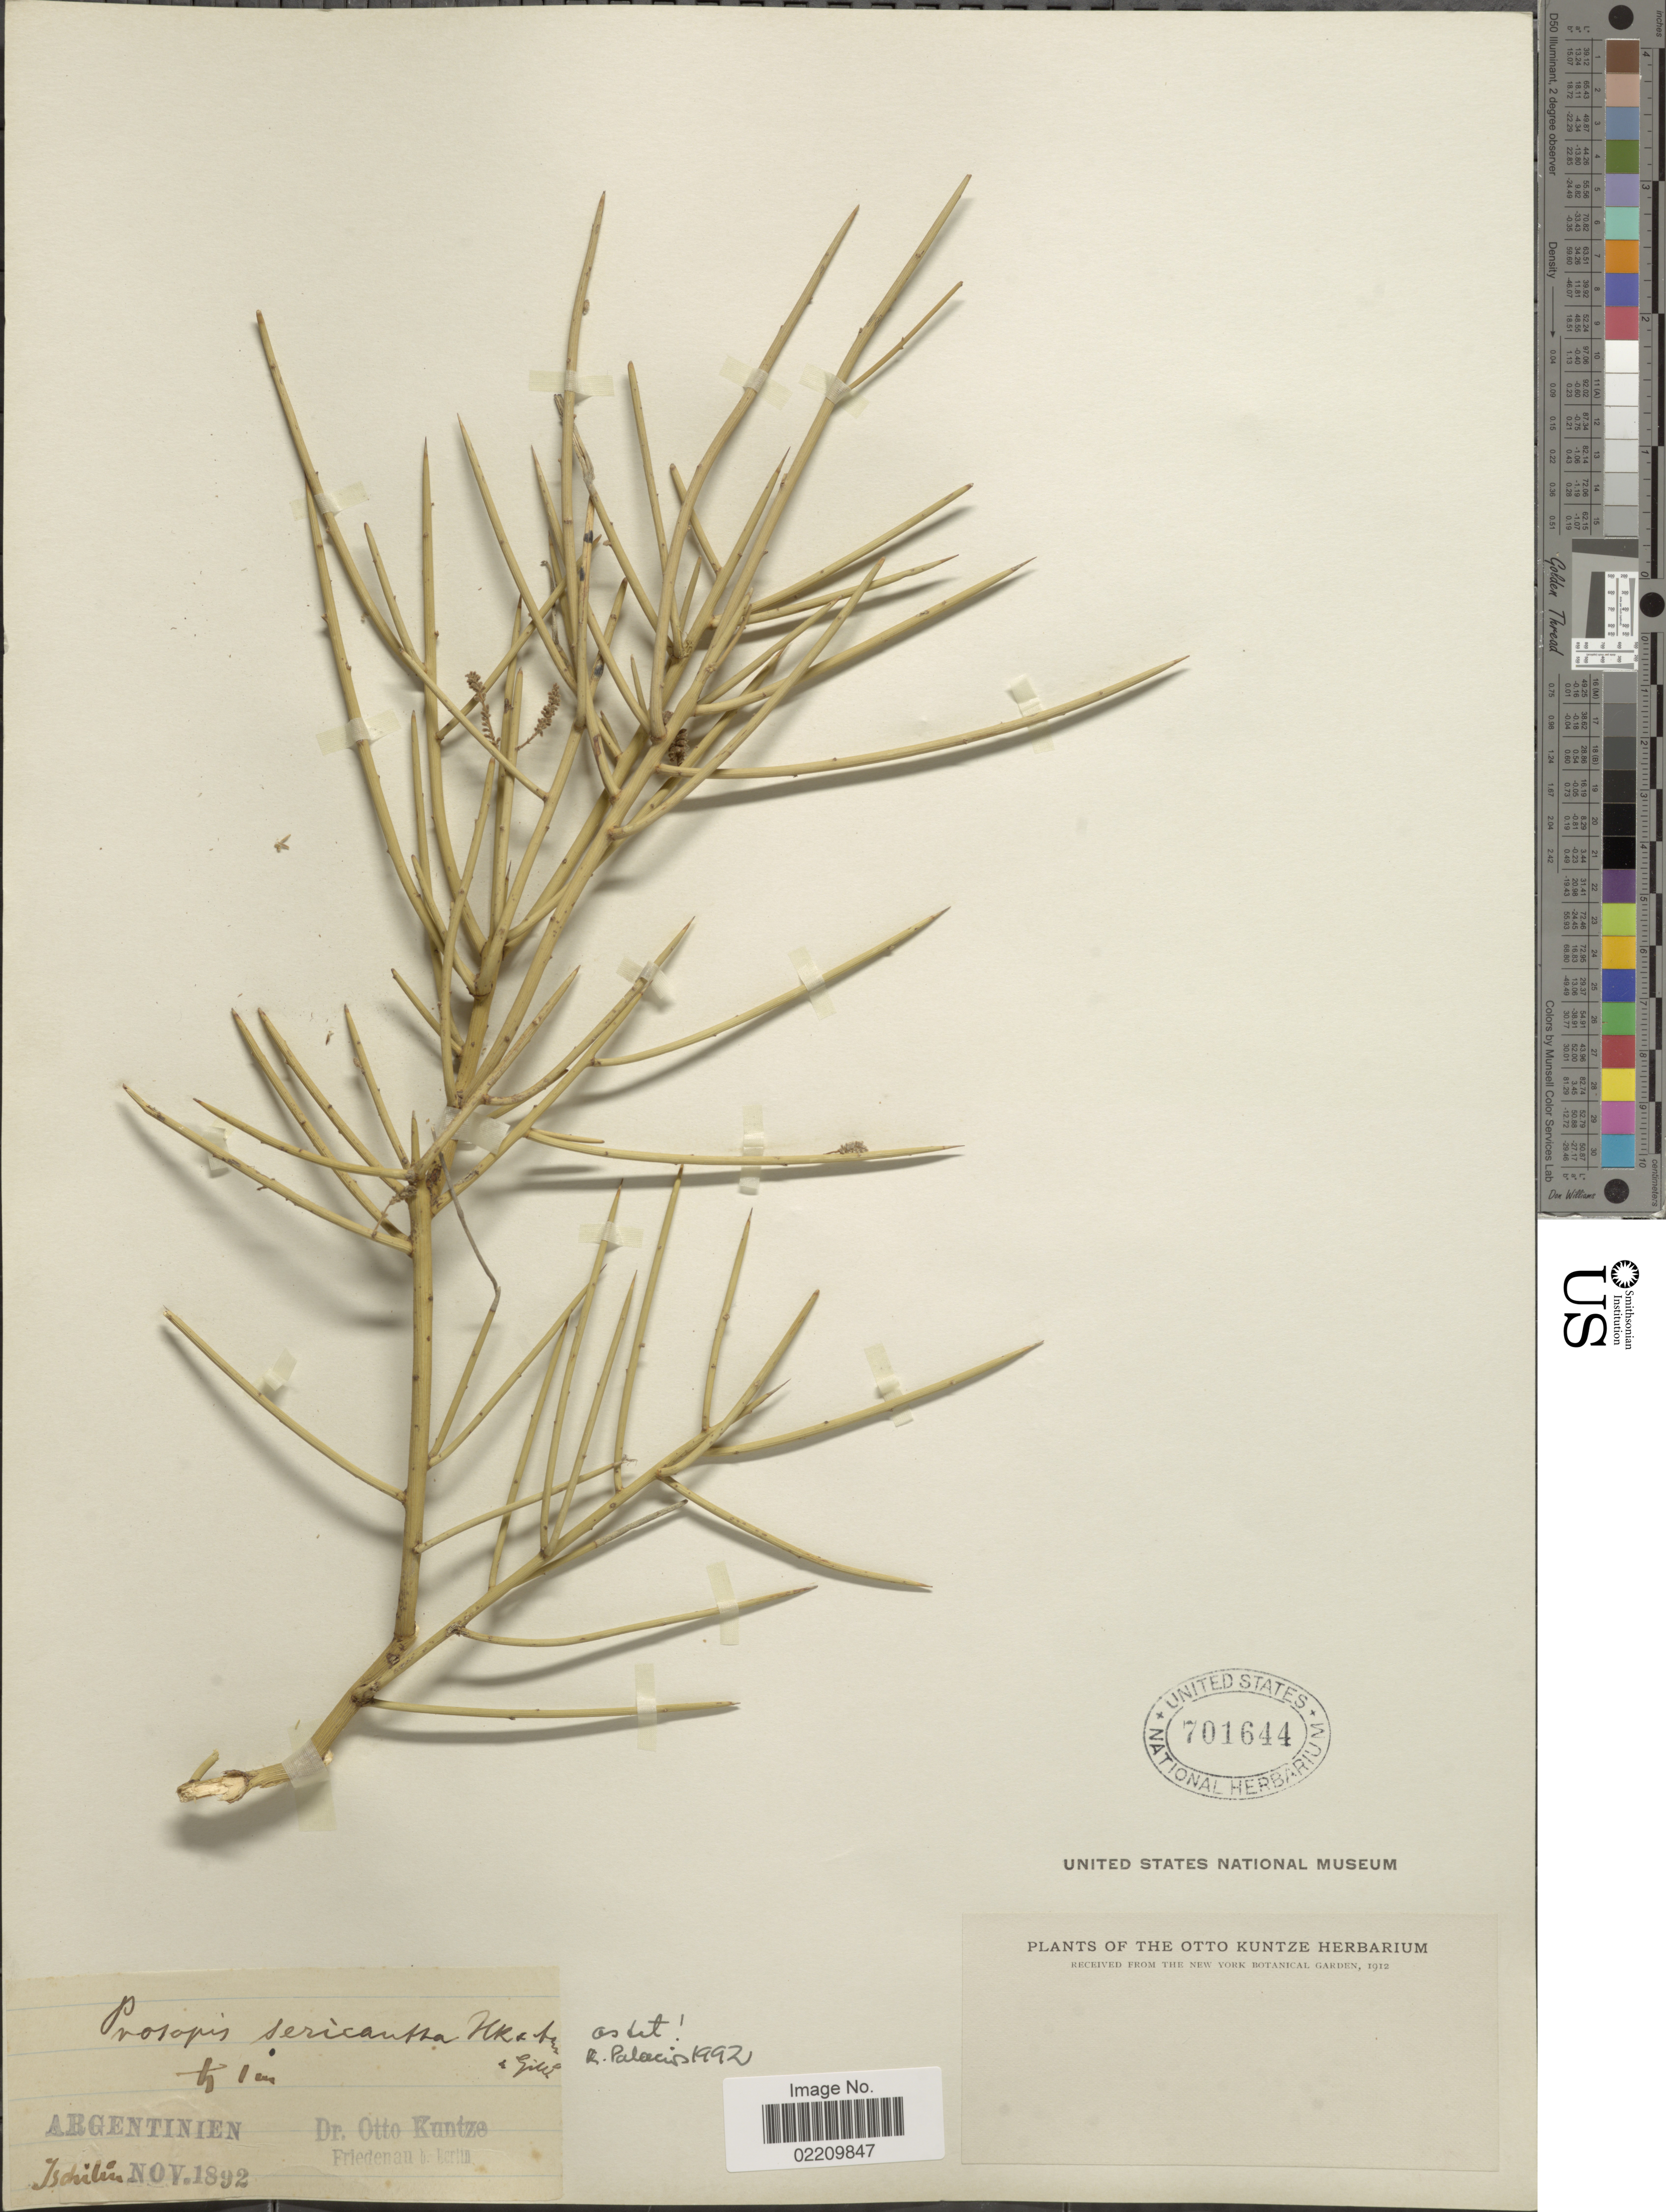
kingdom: Plantae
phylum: Tracheophyta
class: Magnoliopsida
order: Fabales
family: Fabaceae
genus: Neltuma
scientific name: Neltuma sericantha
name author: (Gillies ex Hook.) C. E. Hughes & G.P. Lewis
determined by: Strong, Mark T., (BOT), Smithsonian Institution - National Museum of Natural History (UNITED STATES)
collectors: C.E.O. Kuntze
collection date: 1892-11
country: Argentina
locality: Argentinien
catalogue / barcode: US 701644